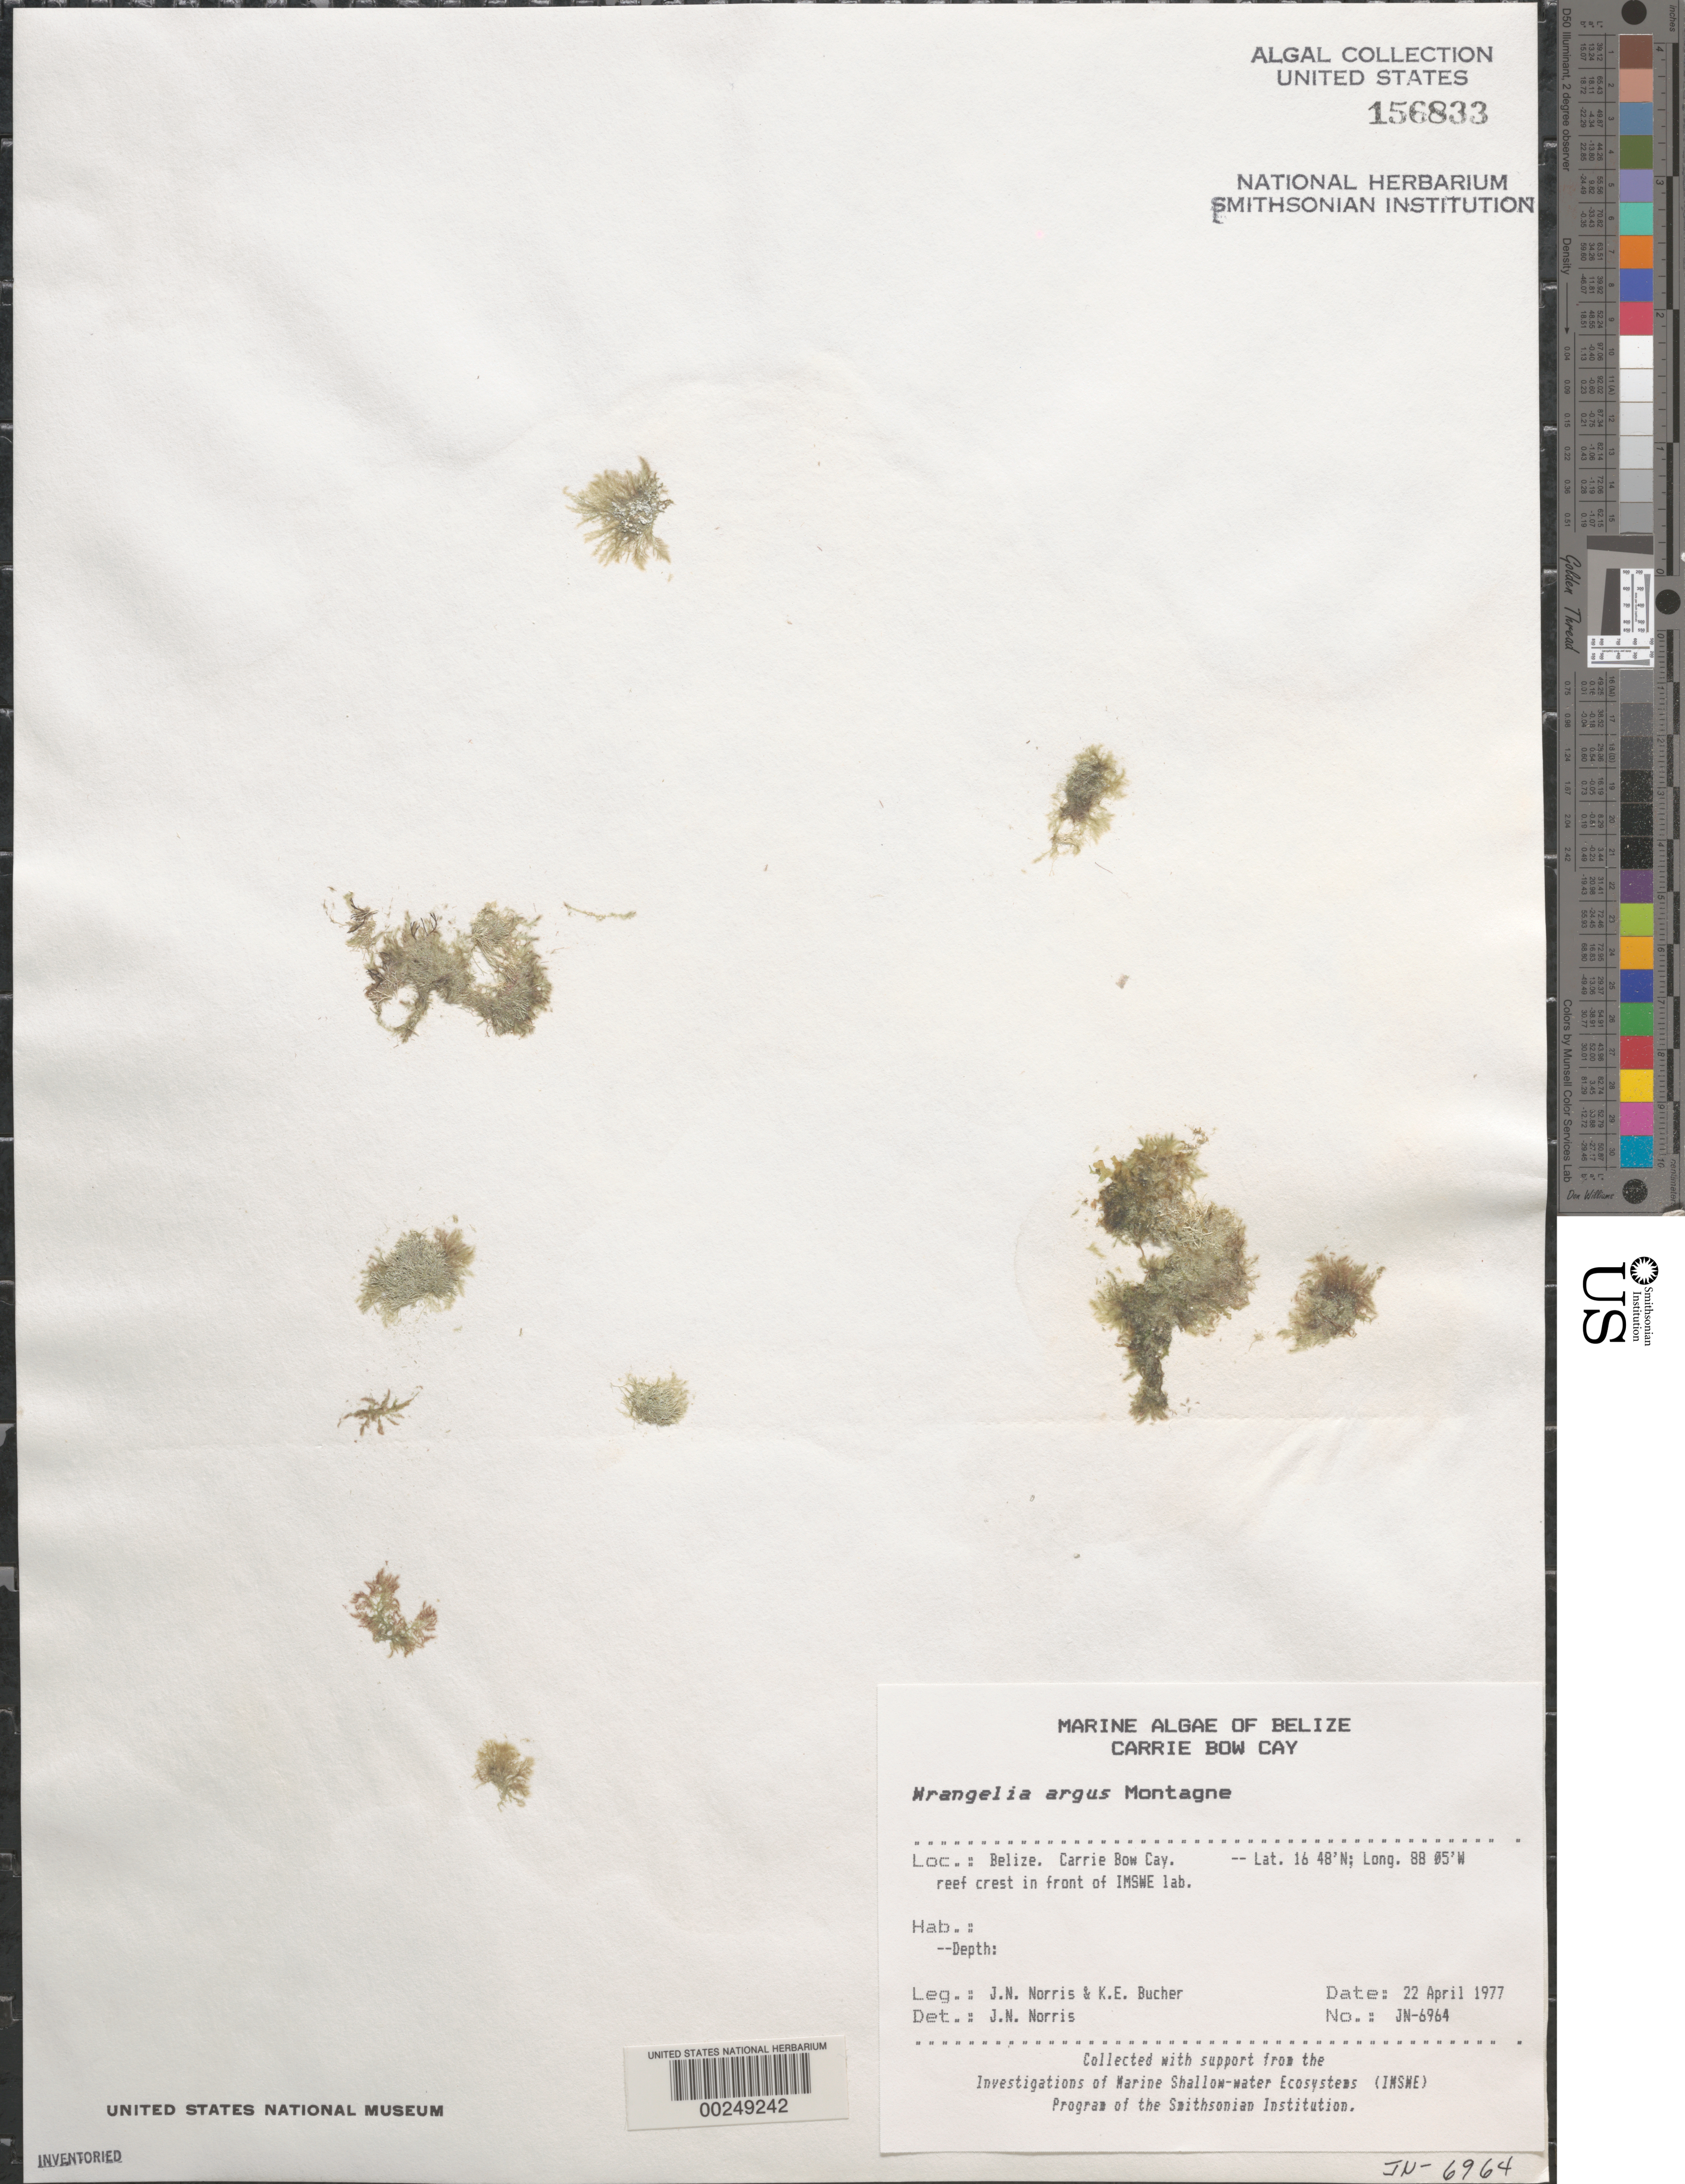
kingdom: Plantae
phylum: Rhodophyta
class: Florideophyceae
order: Ceramiales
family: Wrangeliaceae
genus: Wrangelia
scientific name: Wrangelia argus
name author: (Mont.) Mont.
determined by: Norris, James N.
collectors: J. N. Norris & K. E. Bucher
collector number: JN-6964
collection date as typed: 22 Apr 1977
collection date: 1977-04-22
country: Belize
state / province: Stann Creek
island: Carrie Bow Cay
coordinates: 16 48'N, 88 05'W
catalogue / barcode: US 156833